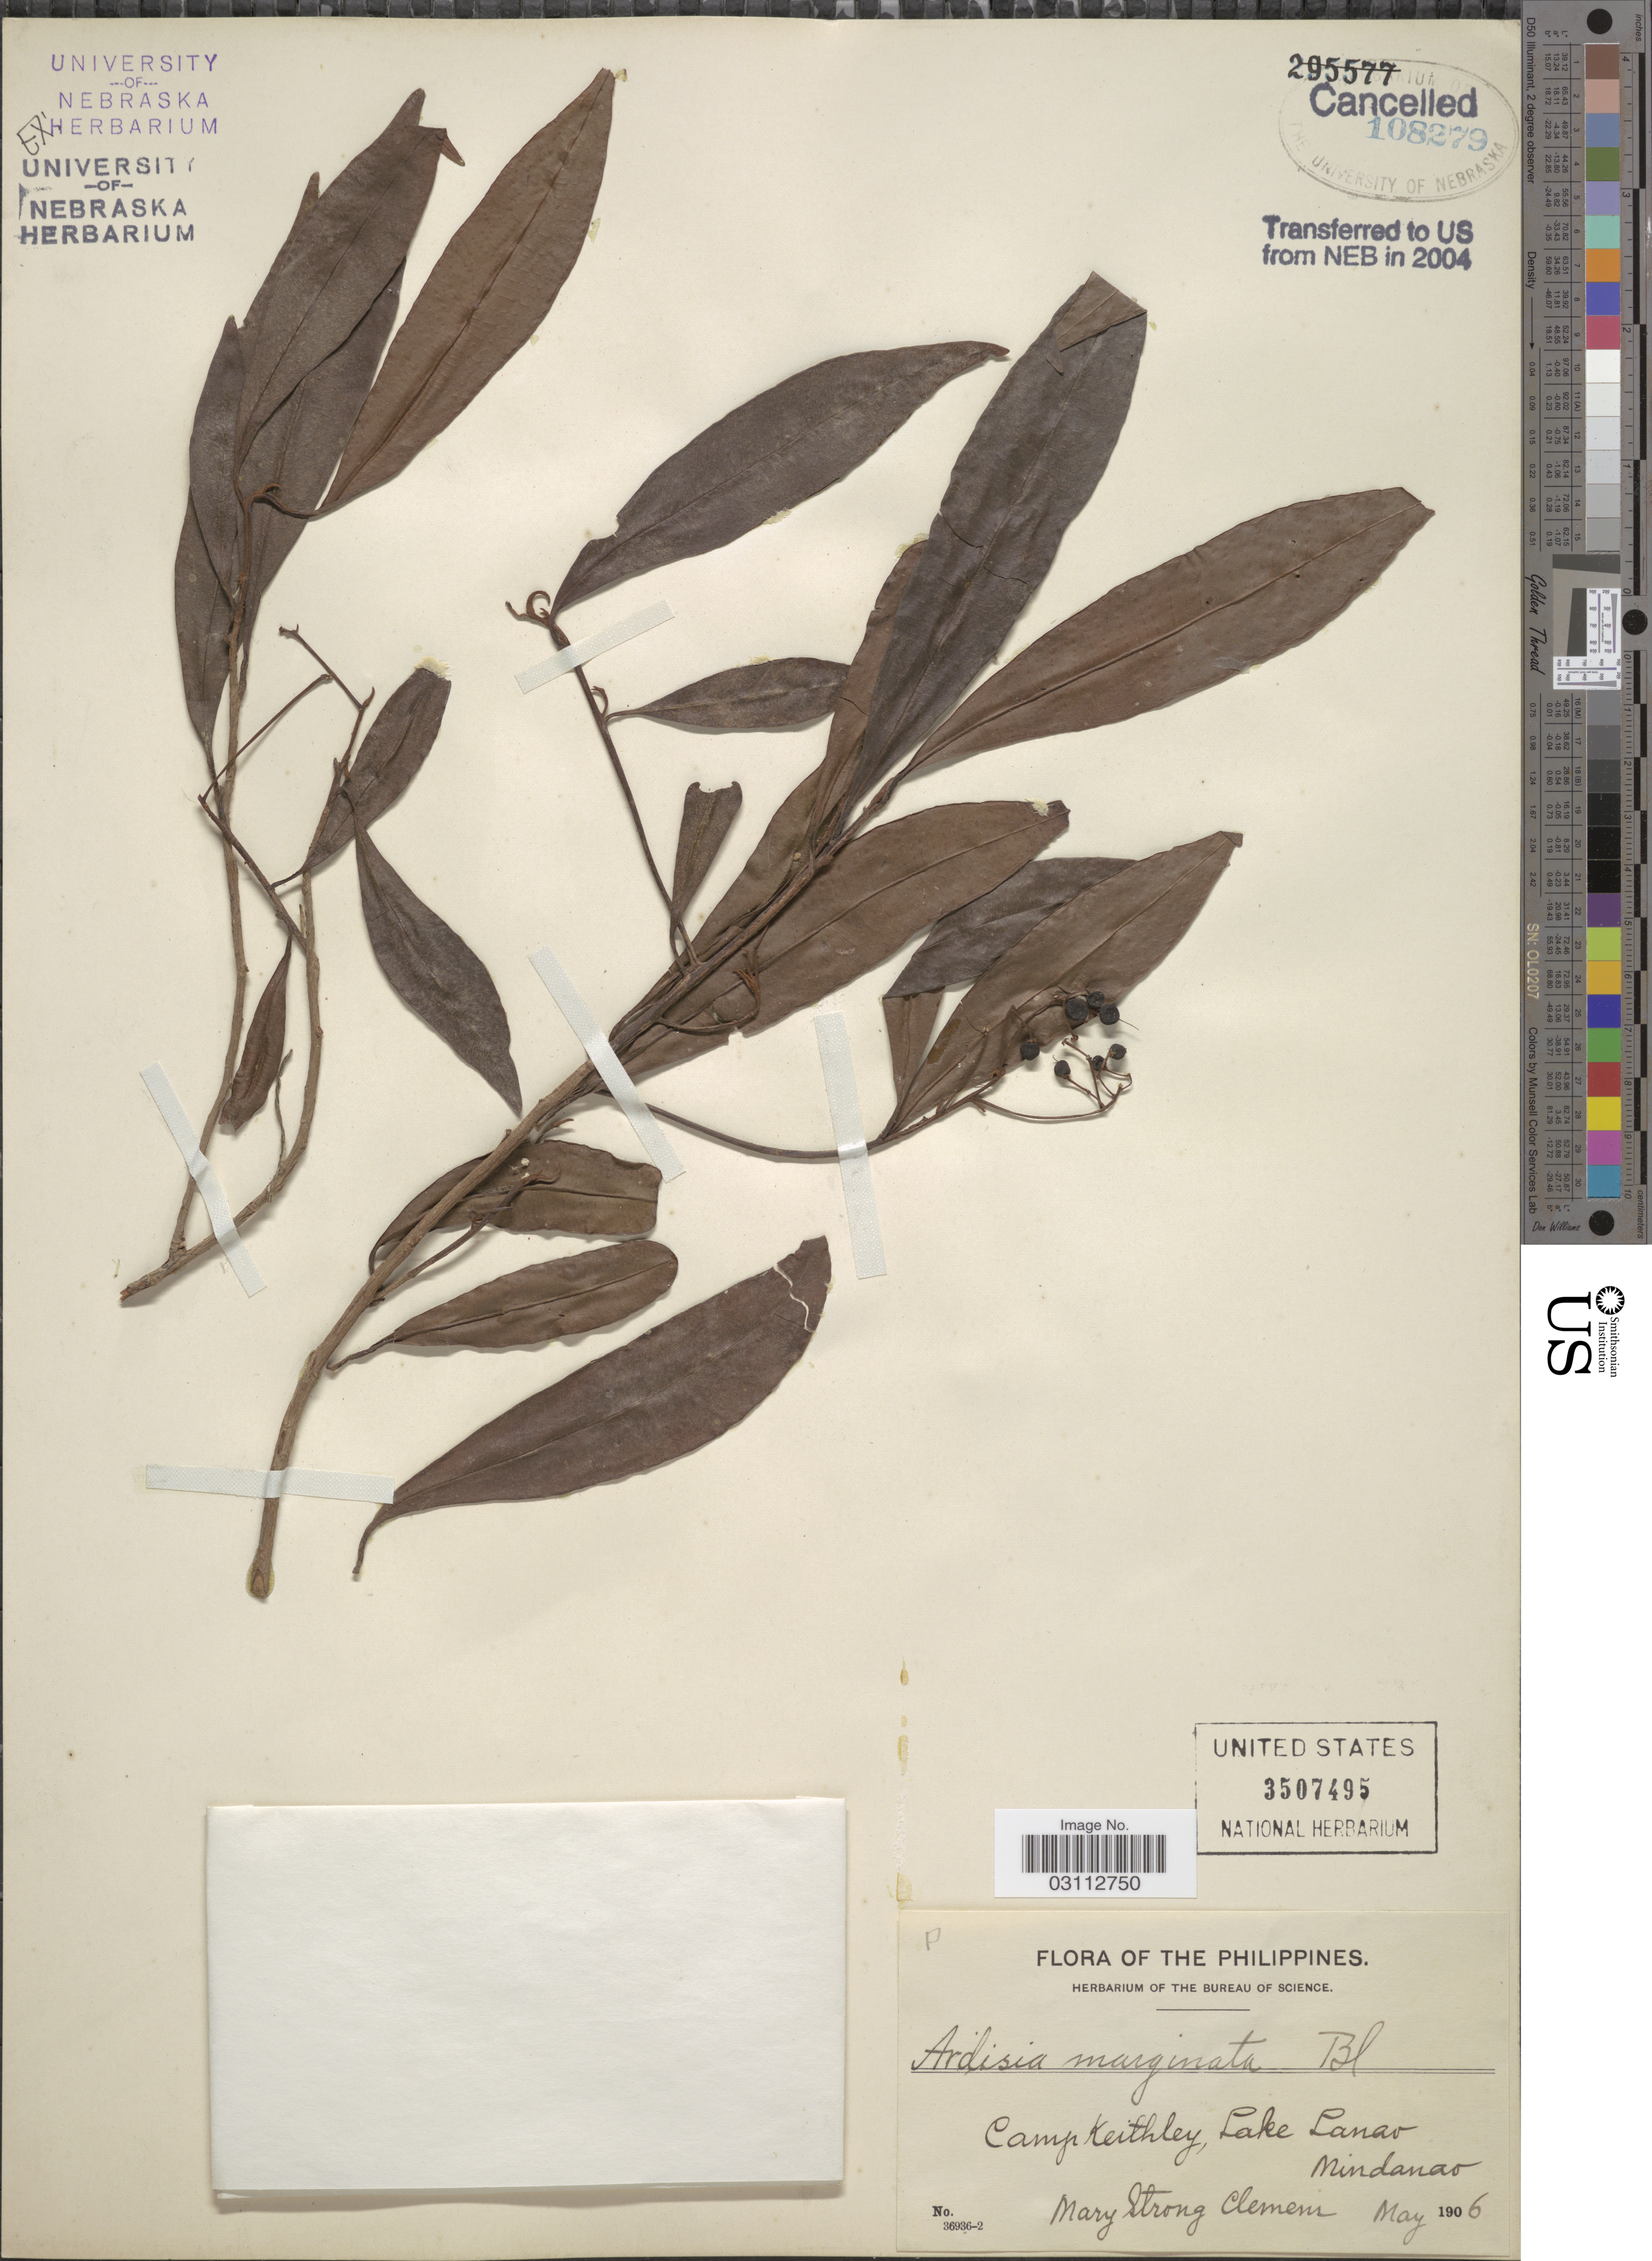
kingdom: Plantae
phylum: Tracheophyta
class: Magnoliopsida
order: Ericales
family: Primulaceae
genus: Ardisia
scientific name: Ardisia marginata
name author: Blume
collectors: M. S. Clemens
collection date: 1906-05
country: Philippines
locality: Camp Keithley, Lake Lanao, Mindanao.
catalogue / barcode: US 3507495